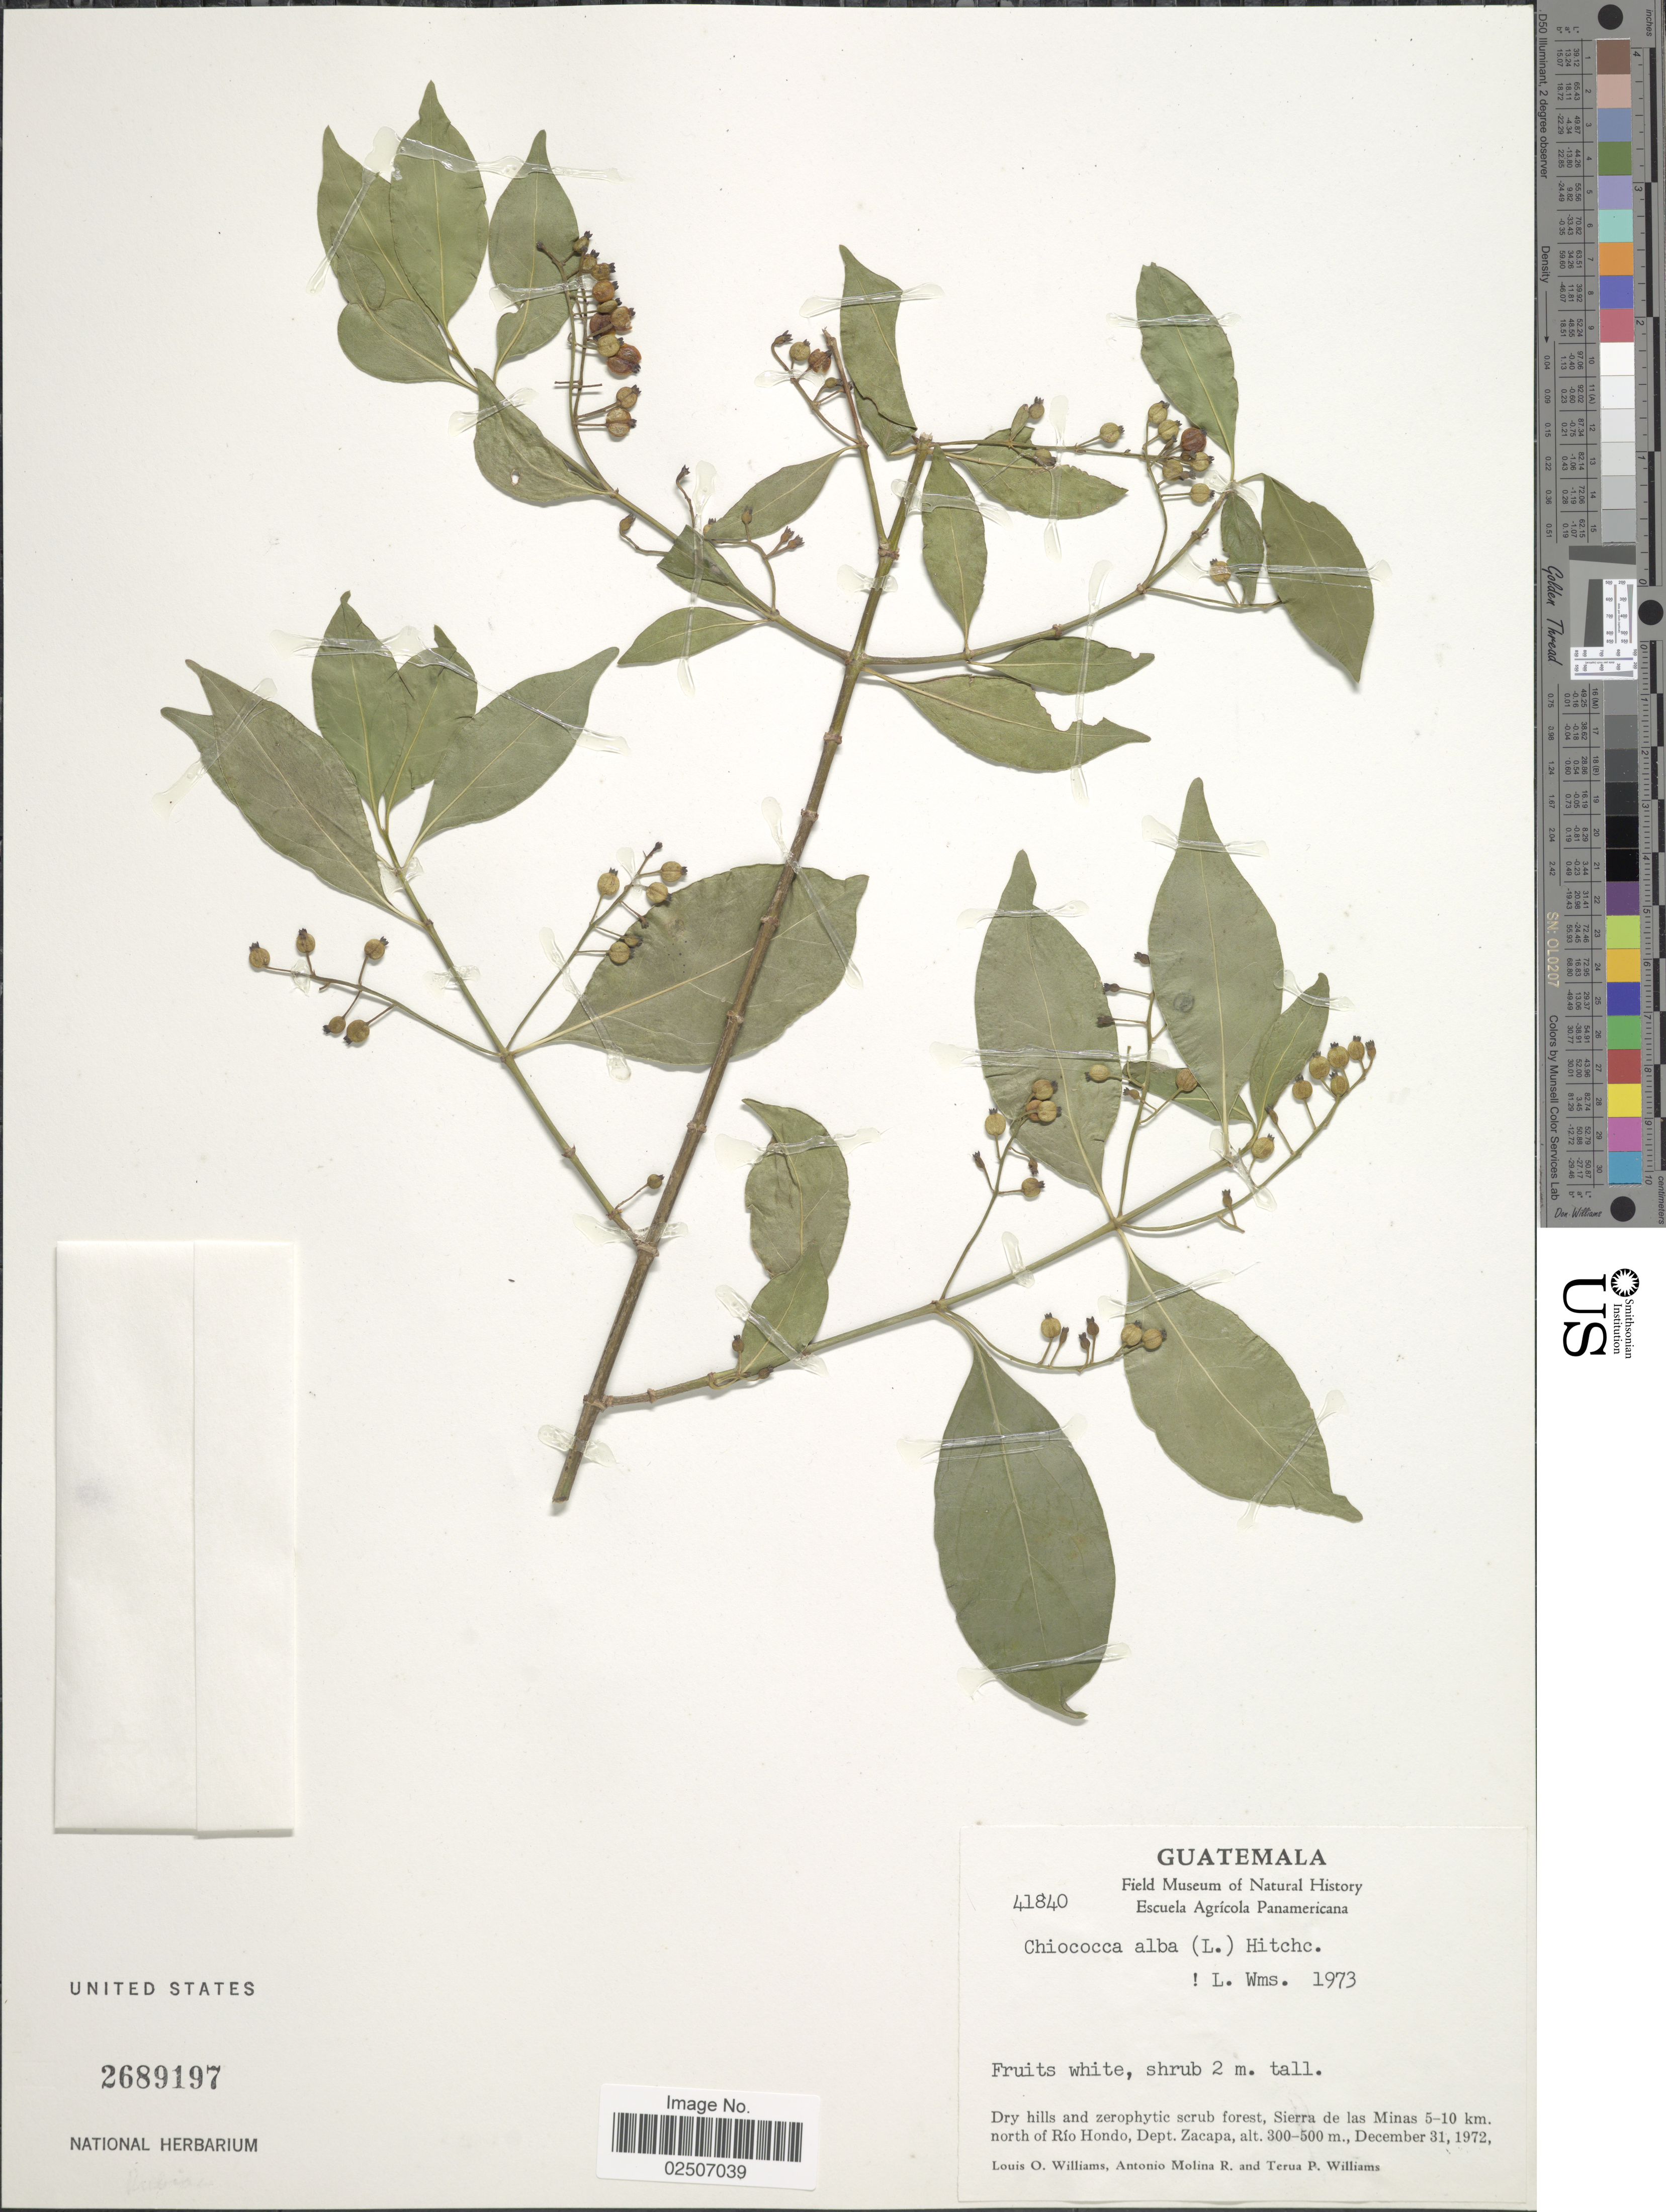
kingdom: Plantae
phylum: Tracheophyta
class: Magnoliopsida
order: Gentianales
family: Rubiaceae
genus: Chiococca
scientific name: Chiococca alba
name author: (L.) Hitchc.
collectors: L. O. Williams, A. Molina R. & T. Williams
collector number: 41840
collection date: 1972-12-31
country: Guatemala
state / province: Zacapa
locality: Sierra de las Minas 5-10 km. north of Rio Hondo, Dept. Zacapa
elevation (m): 300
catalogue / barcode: US 2689197